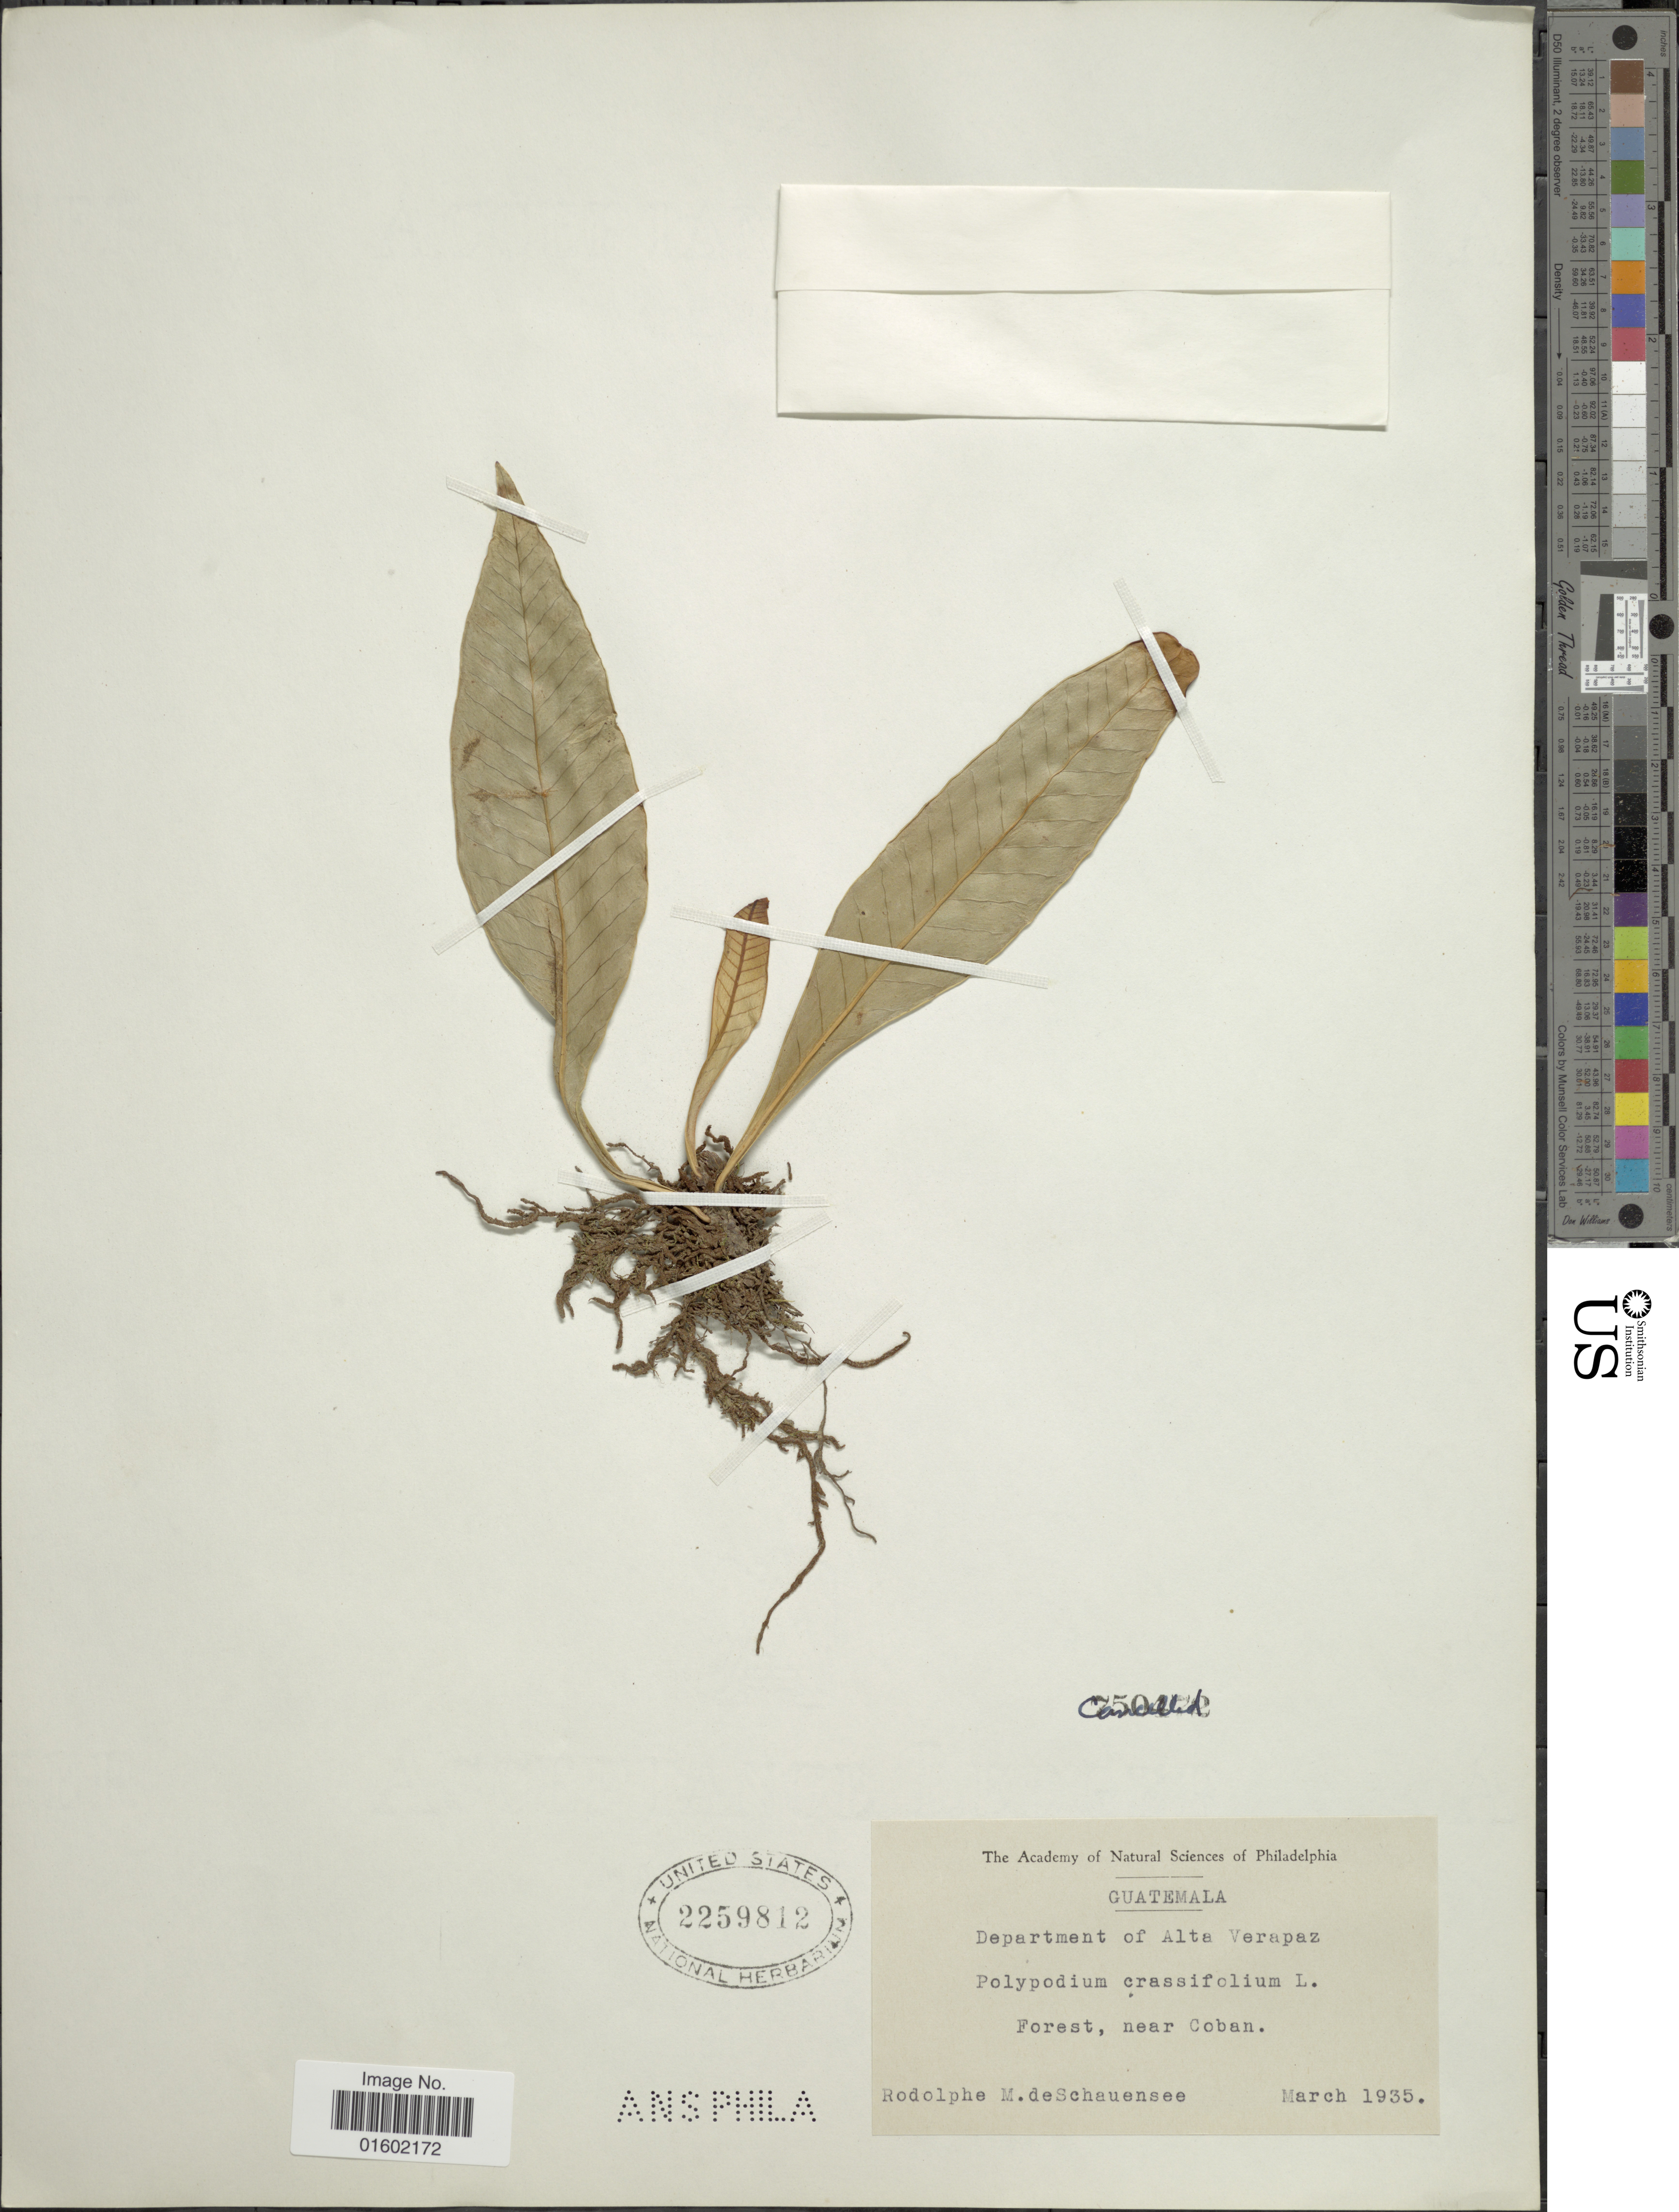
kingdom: Plantae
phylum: Tracheophyta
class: Polypodiopsida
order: Polypodiales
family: Polypodiaceae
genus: Niphidium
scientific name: Niphidium crassifolium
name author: (L.) Lellinger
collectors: R. De Schauensee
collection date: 1935-03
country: Guatemala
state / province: Alta Verapaz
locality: Department of Alta Verapaz, Forest, near Coban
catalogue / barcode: US 2259812